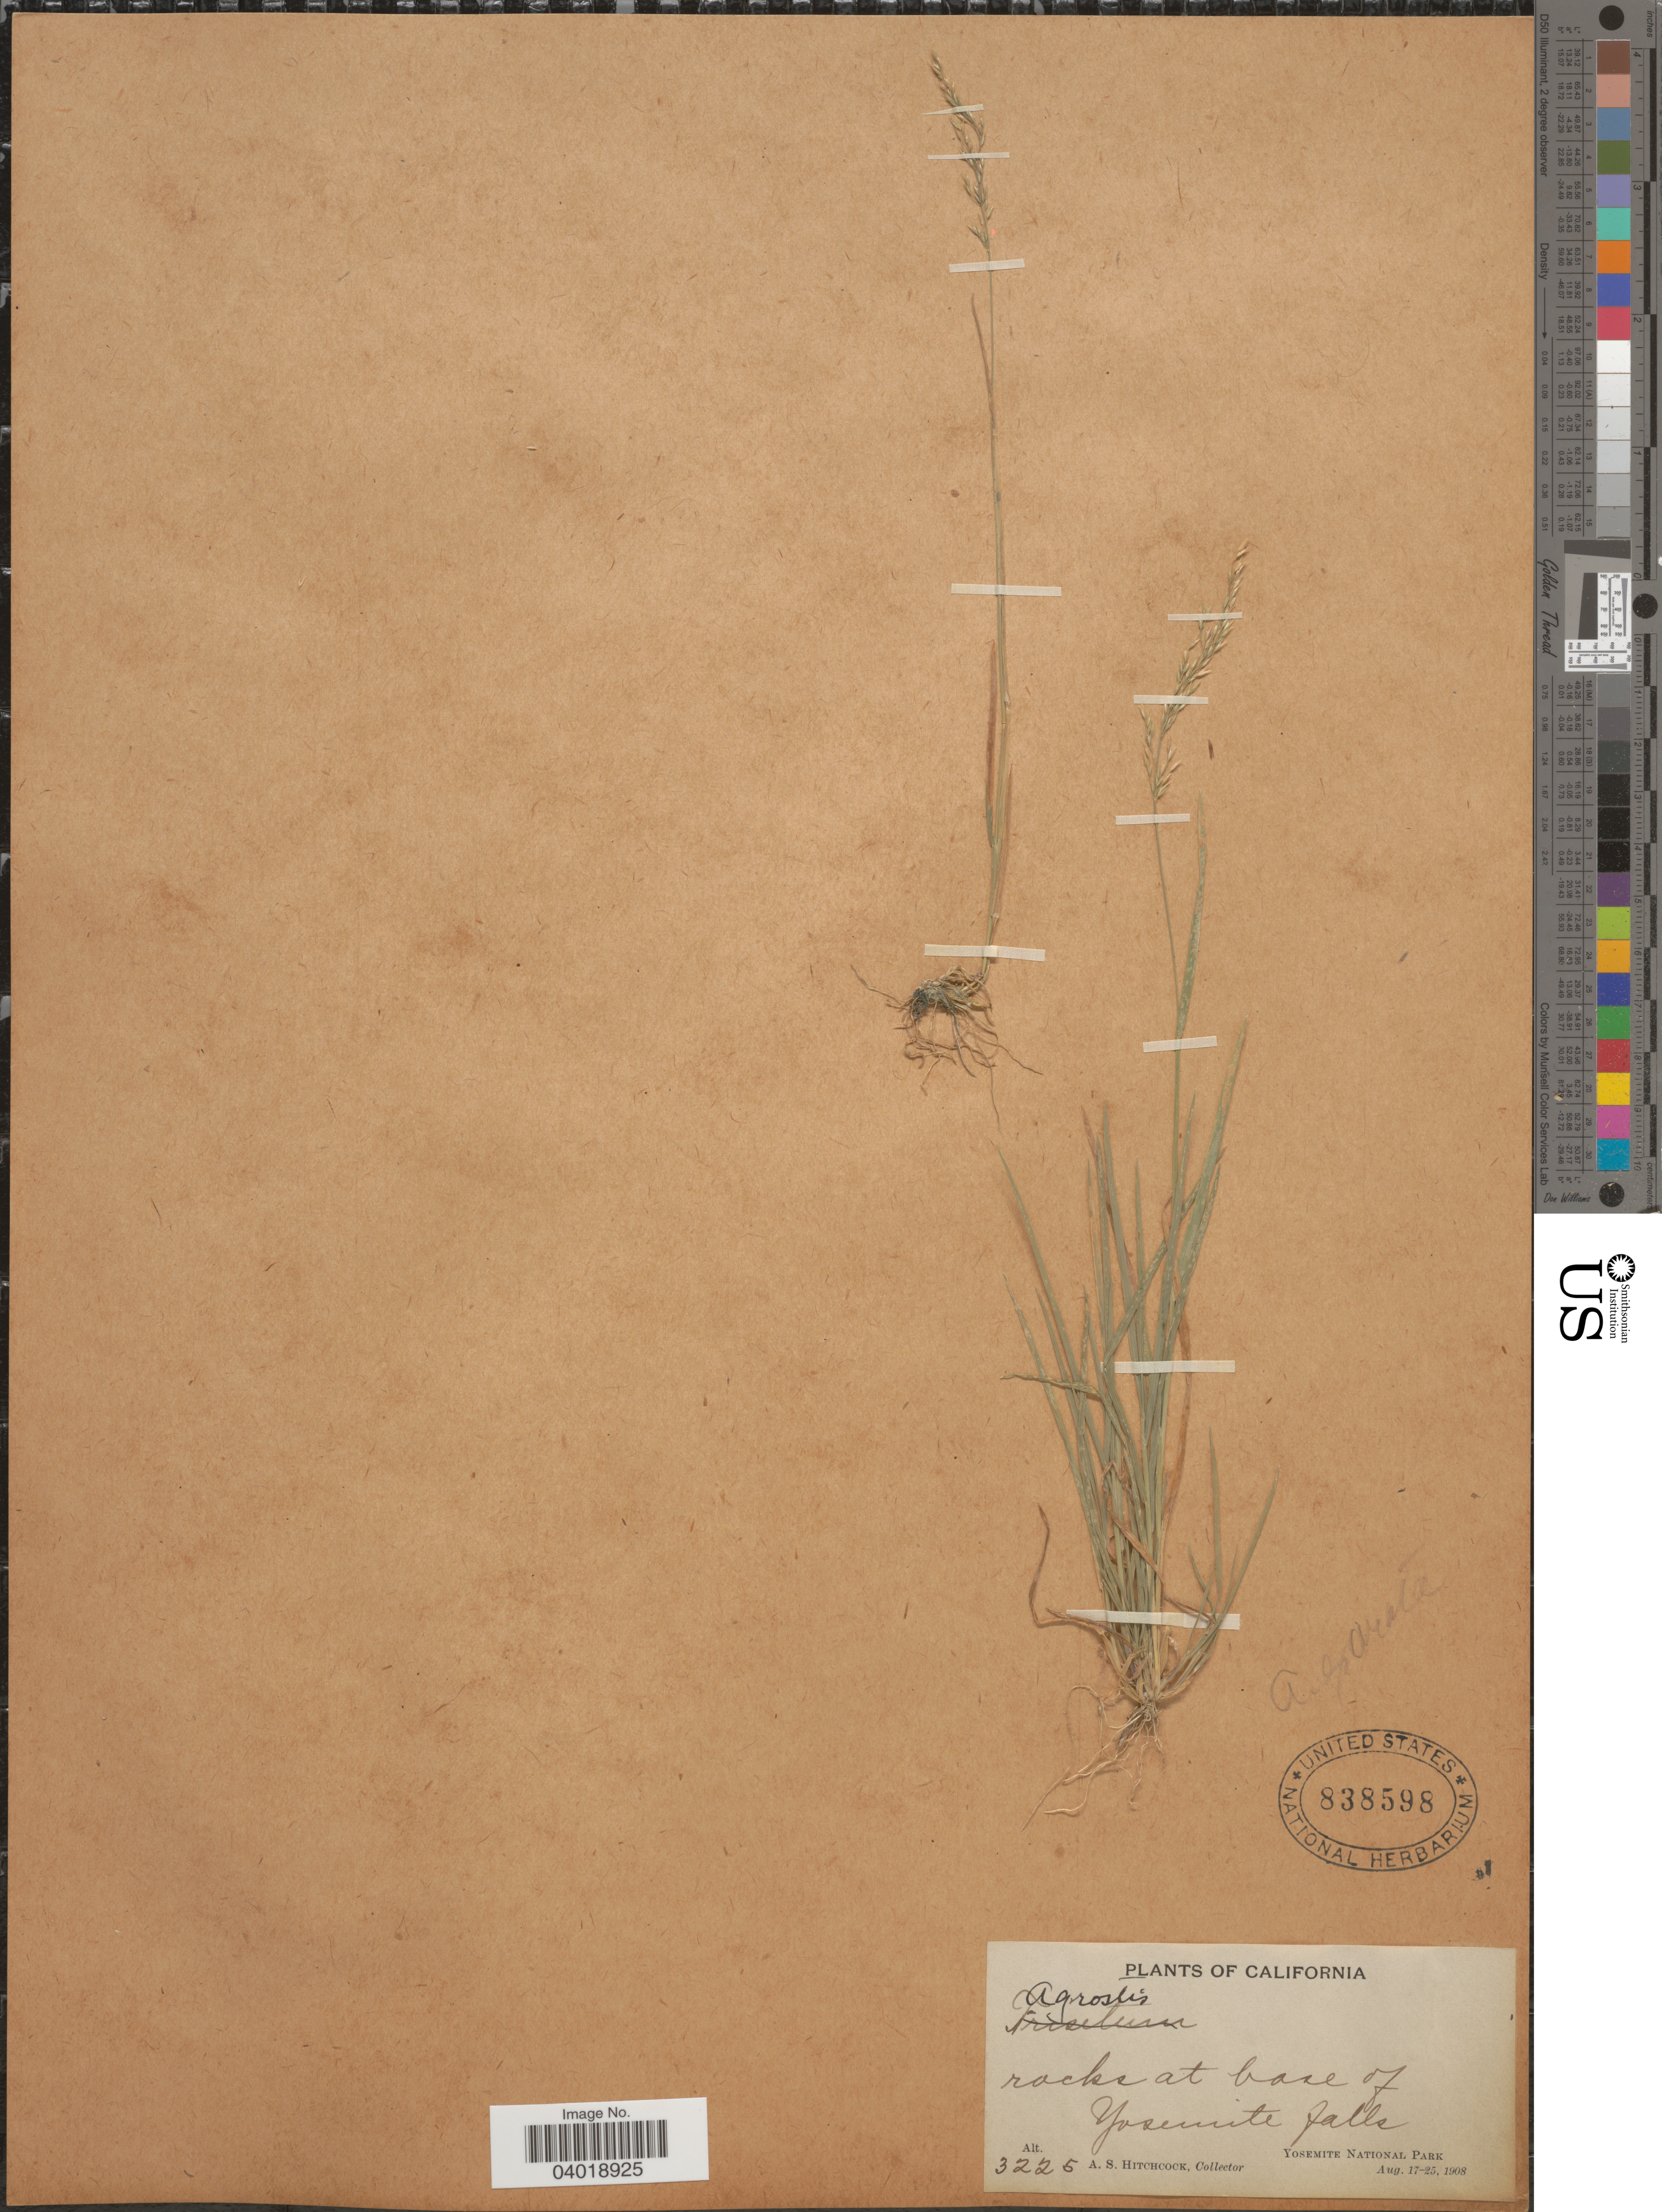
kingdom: Plantae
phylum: Tracheophyta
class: Liliopsida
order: Poales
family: Poaceae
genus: Agrostis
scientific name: Agrostis exarata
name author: Trin.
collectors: A. S. Hitchcock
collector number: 3225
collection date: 1908-08-17/1908-08-25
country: United States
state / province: California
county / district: Mariposa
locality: Rocks at base of Yosemite falls. Yosemite National Park.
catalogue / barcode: US 838598